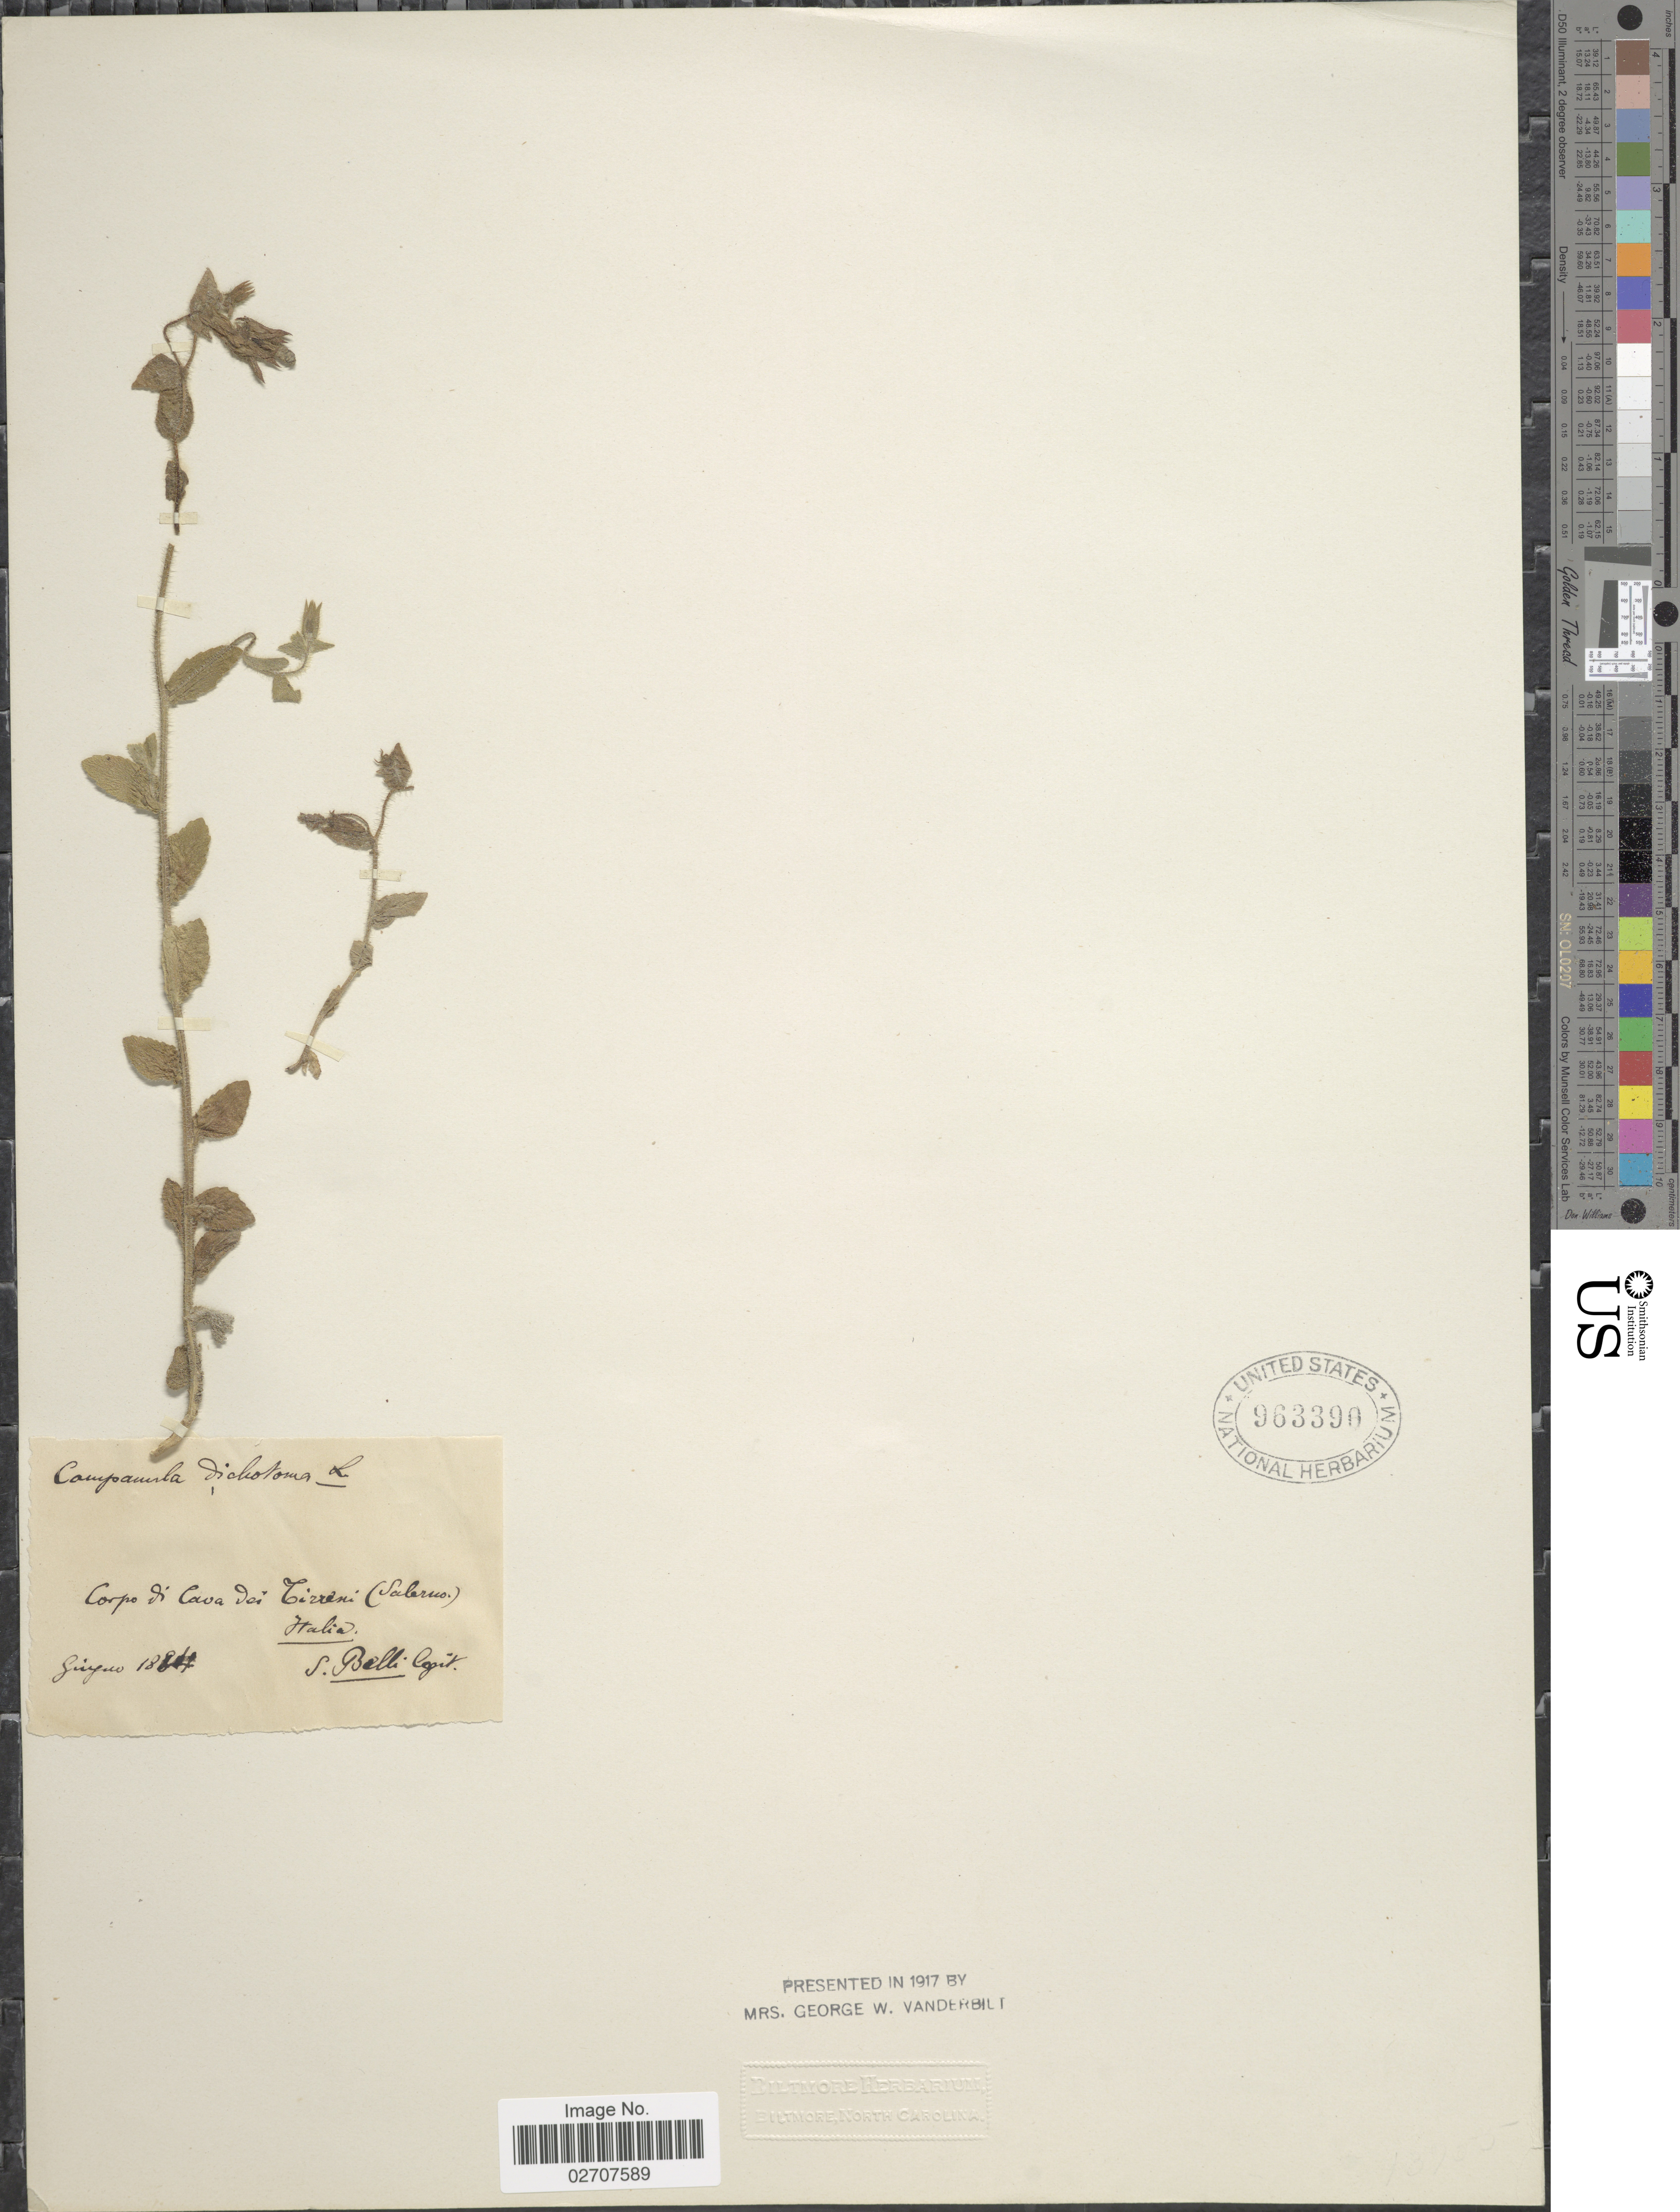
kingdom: Plantae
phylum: Tracheophyta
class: Magnoliopsida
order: Asterales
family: Campanulaceae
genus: Campanula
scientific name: Campanula dichotoma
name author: L.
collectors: S. Belli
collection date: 1814-06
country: Italy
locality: Corpo di Cava dei Cirreni (Salerno)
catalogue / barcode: US 963390